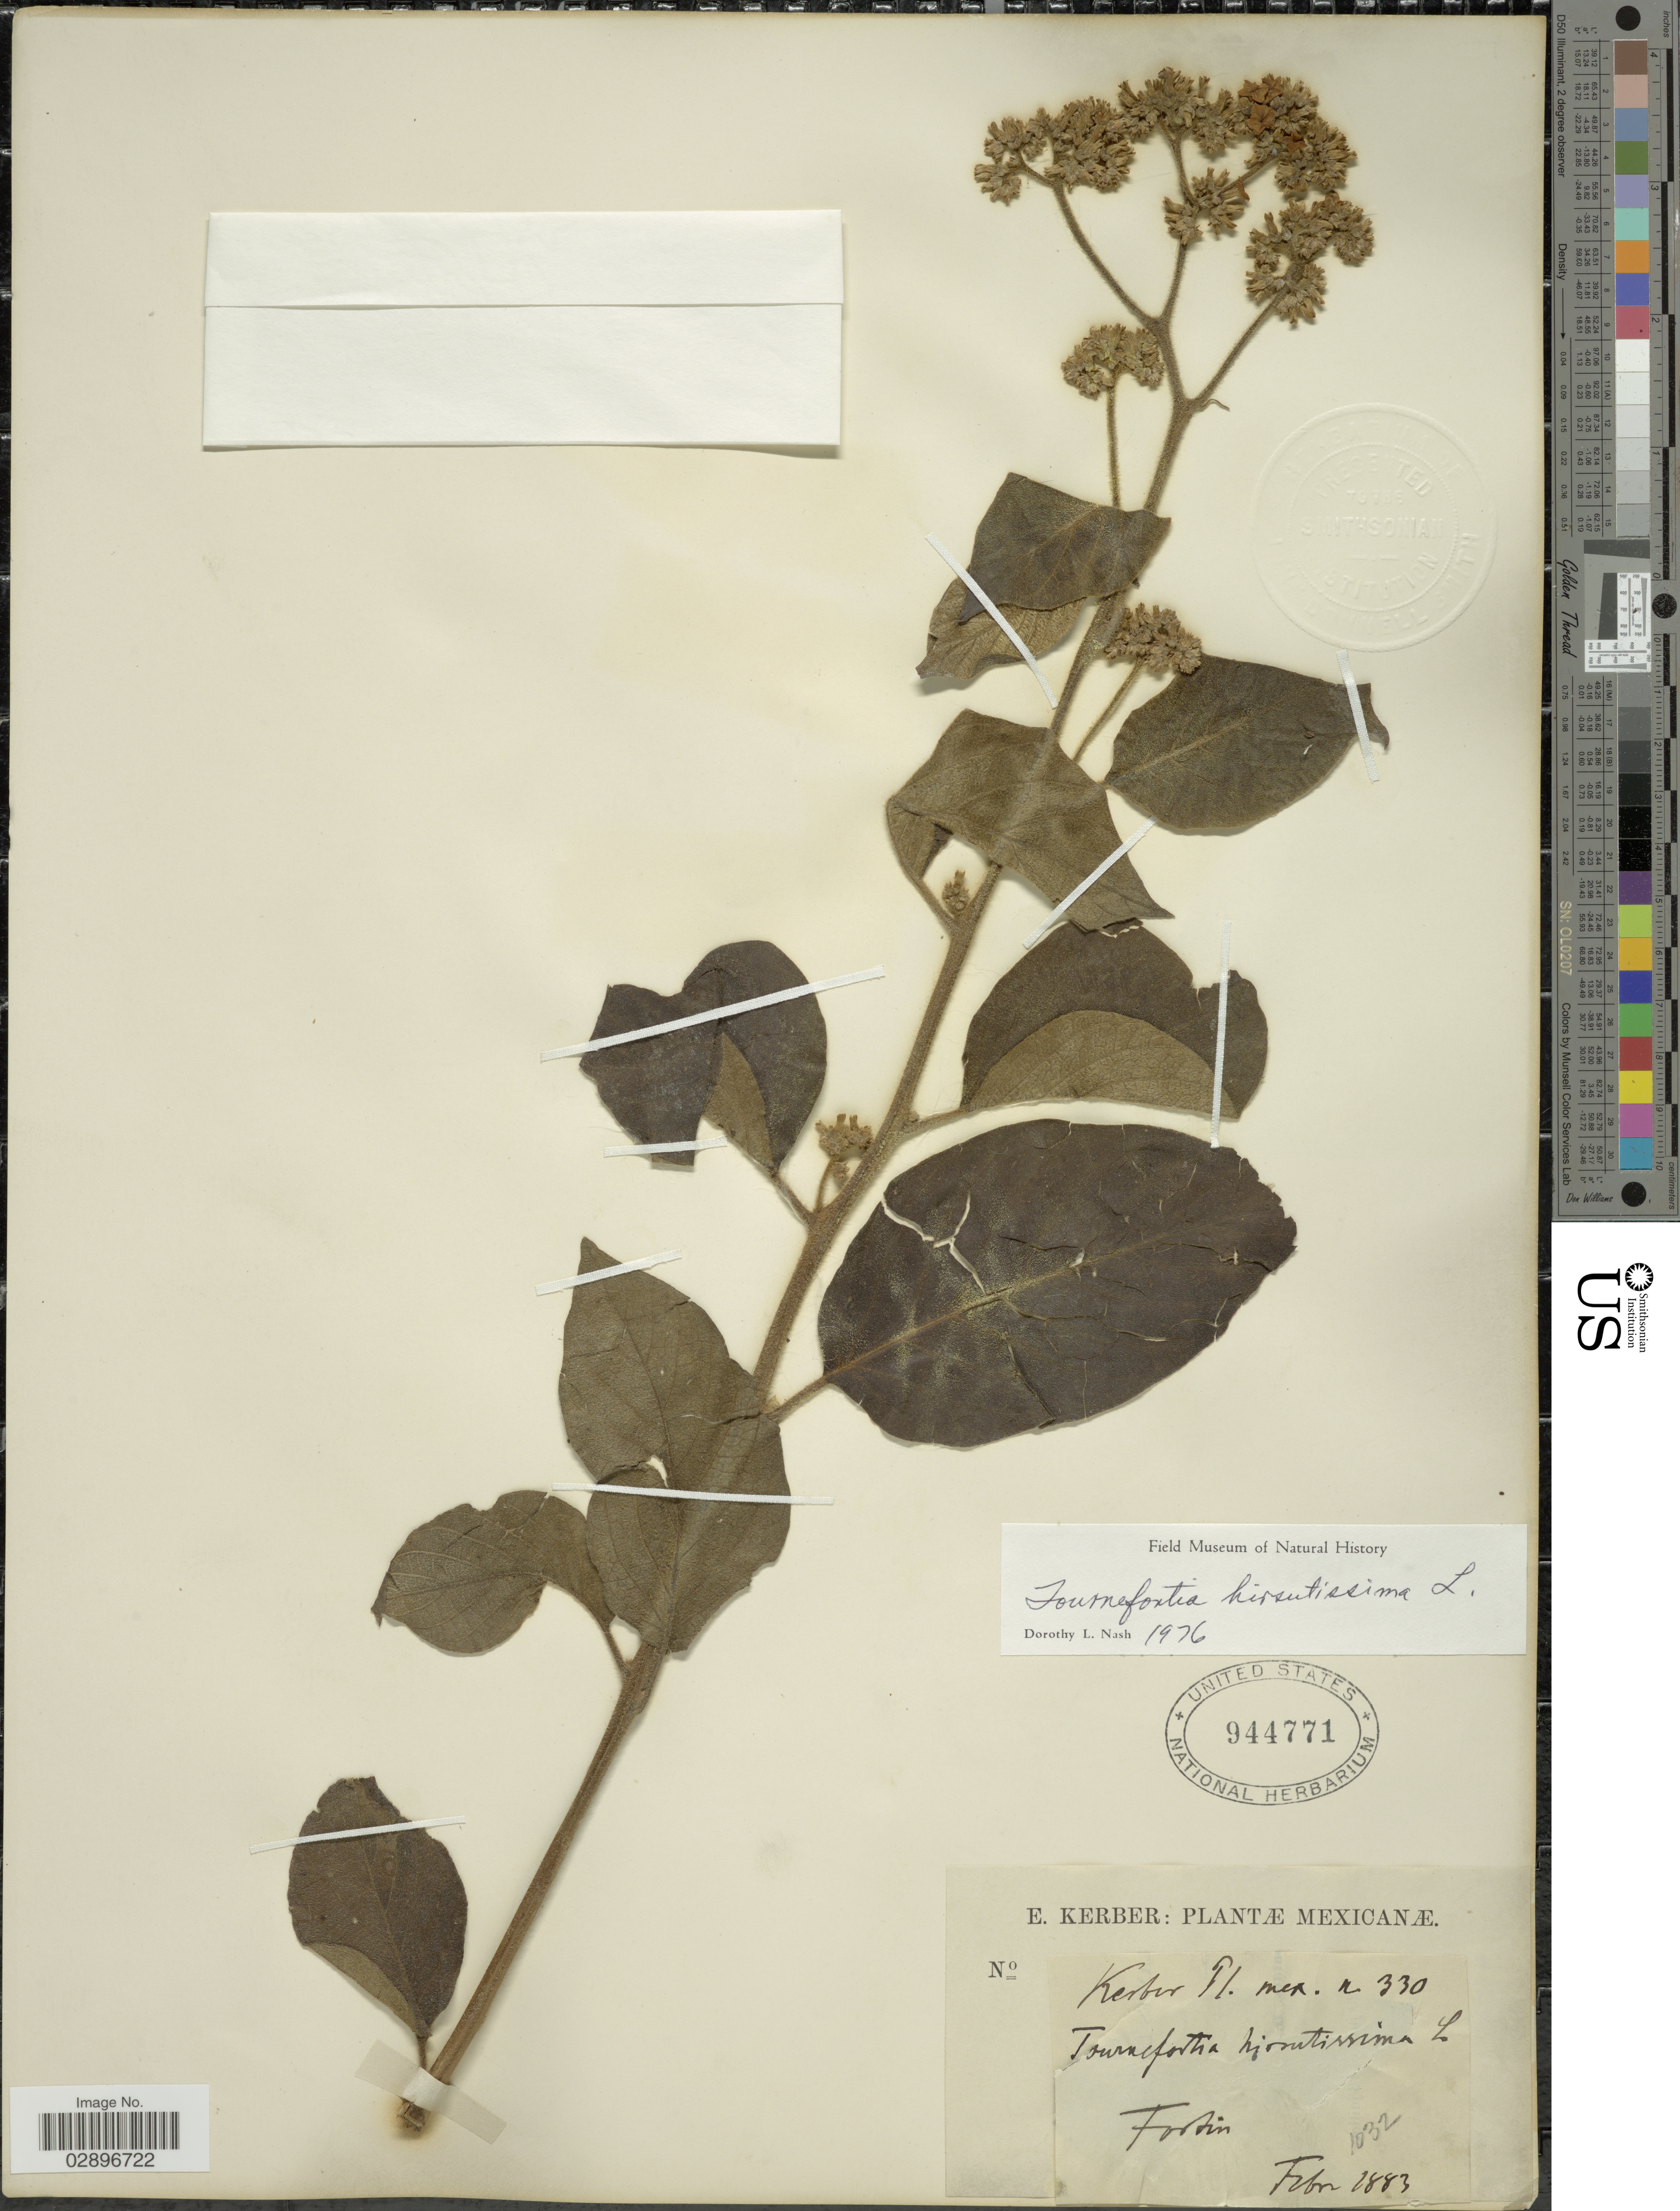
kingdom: Plantae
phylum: Tracheophyta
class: Magnoliopsida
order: Boraginales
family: Heliotropiaceae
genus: Tournefortia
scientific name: Tournefortia hirsutissima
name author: L.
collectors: E. Kerber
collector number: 330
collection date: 1883-02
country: Mexico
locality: Mexicanæ. Fortin.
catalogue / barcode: US 944771